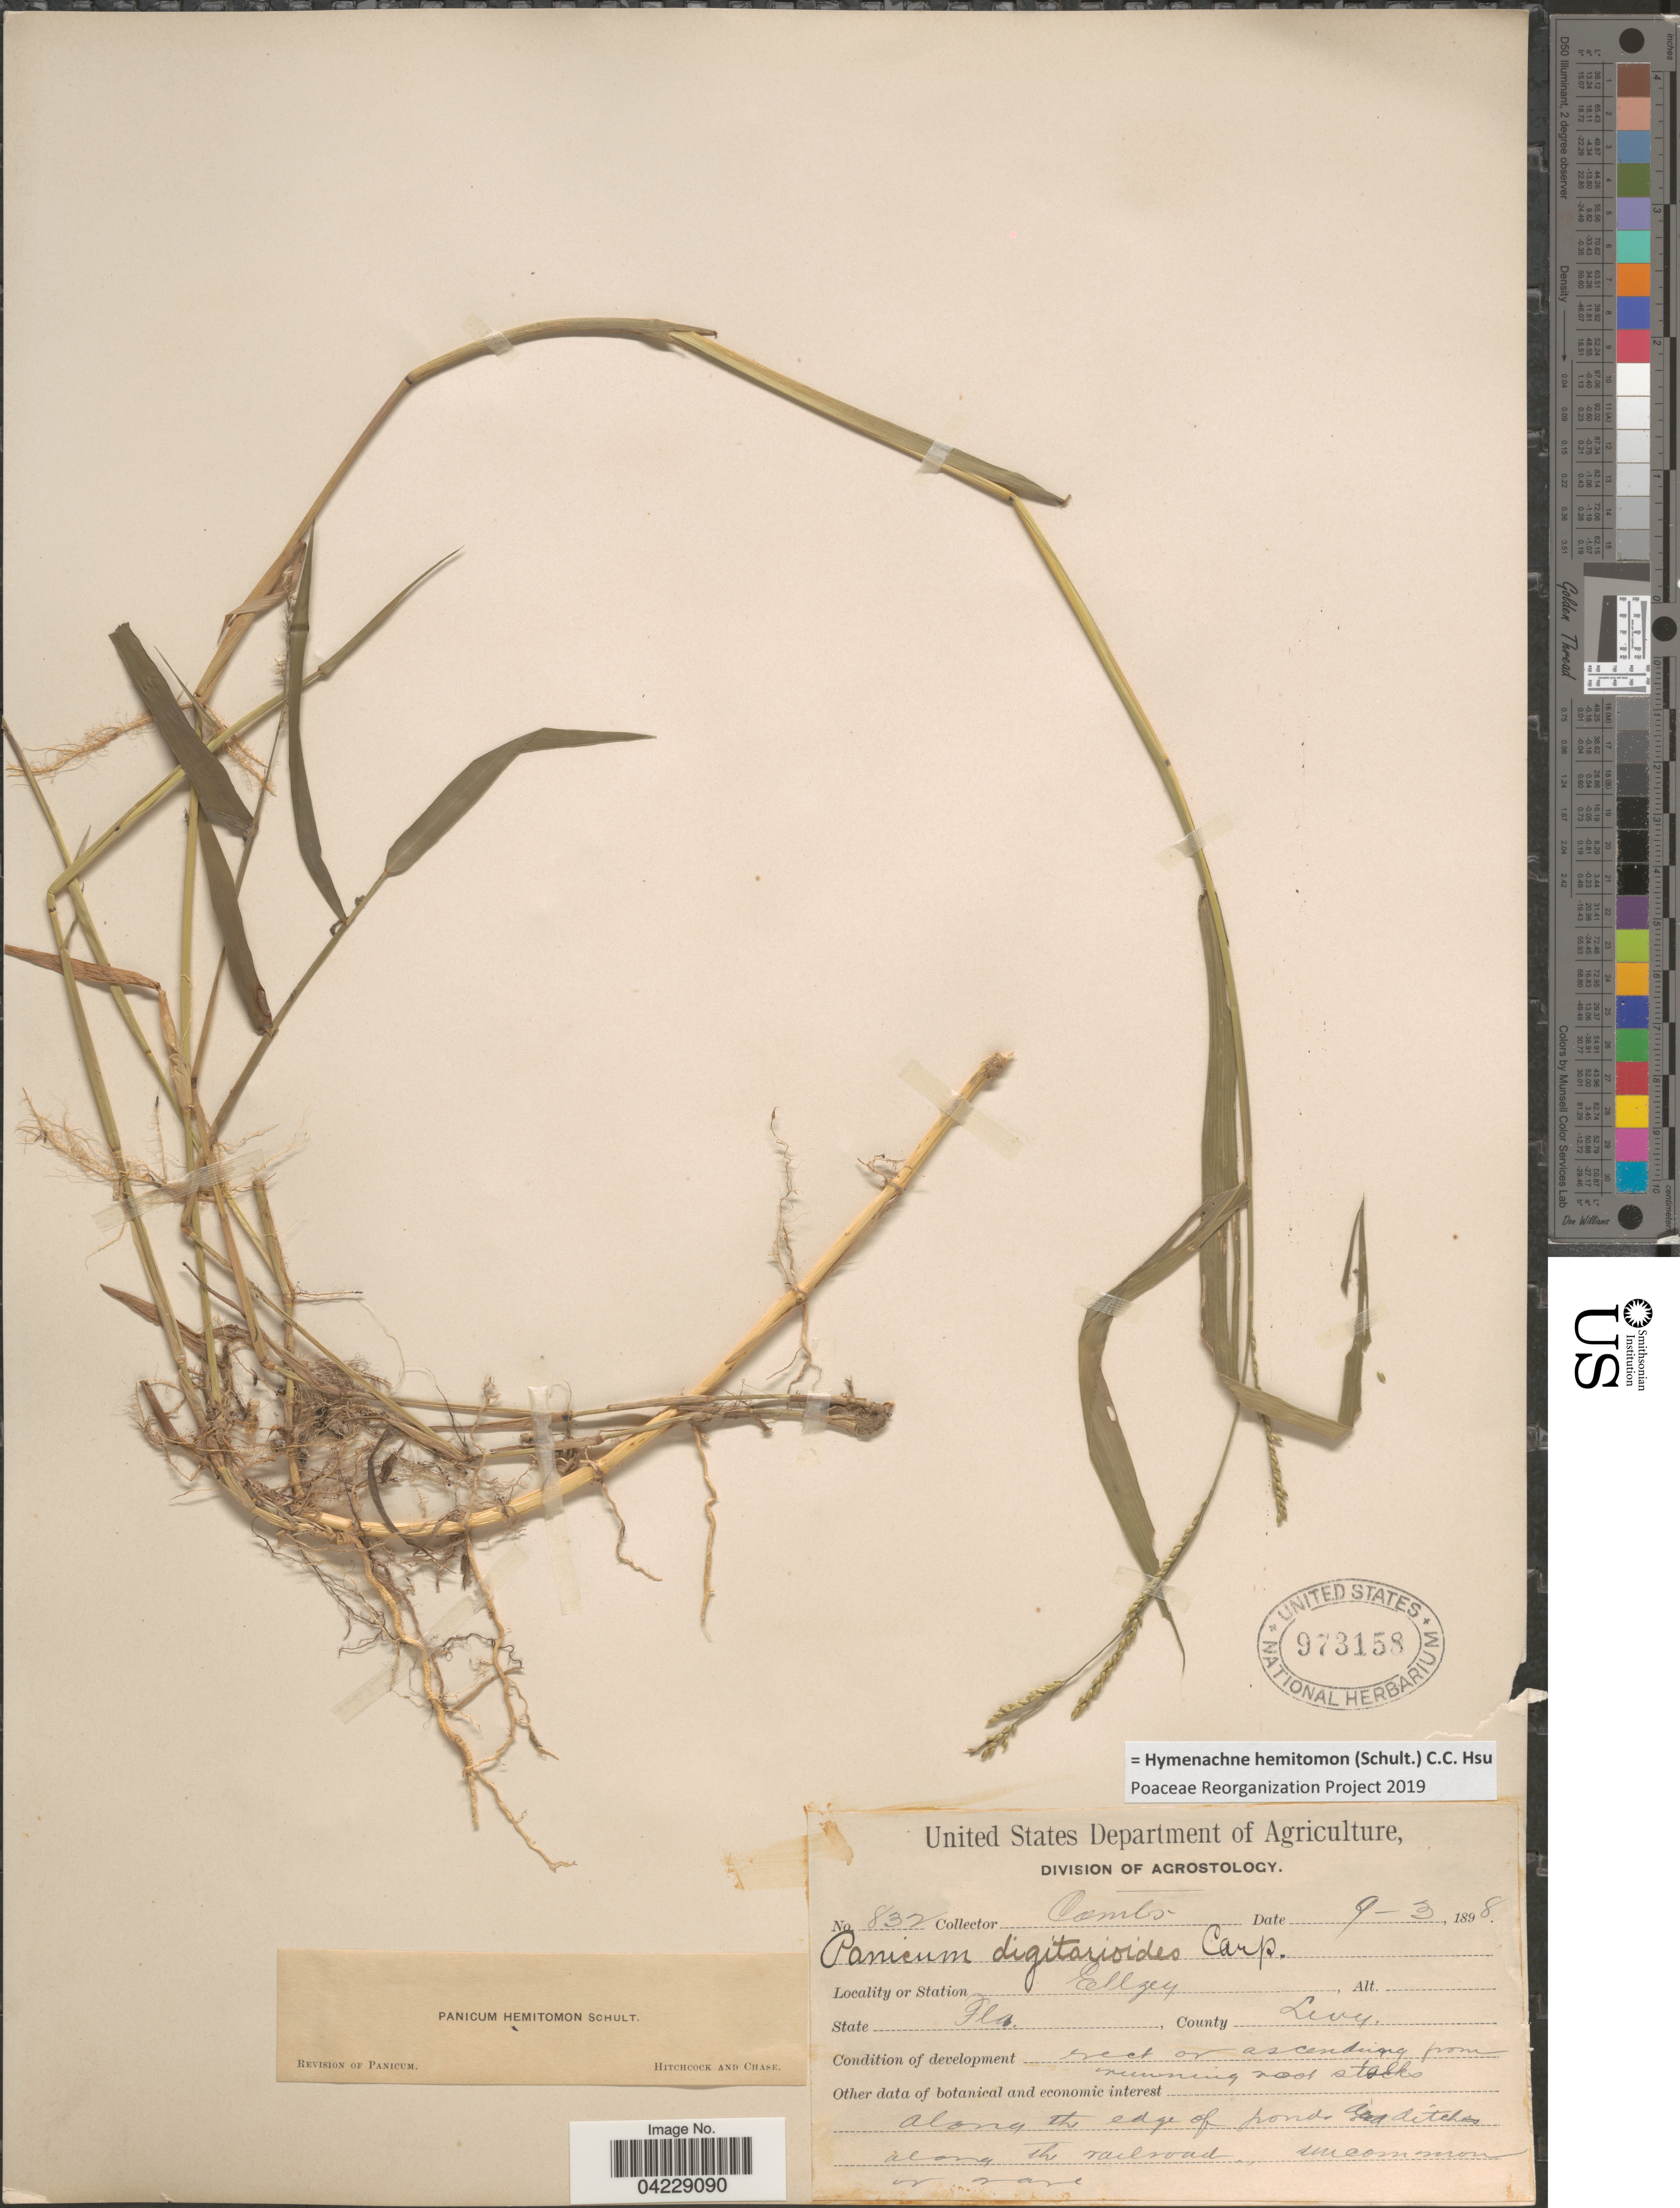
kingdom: Plantae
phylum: Tracheophyta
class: Liliopsida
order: Poales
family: Poaceae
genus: Hymenachne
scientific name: Hymenachne hemitomon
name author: (Schult.) C. C. Hsu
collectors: -. Combs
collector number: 832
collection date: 1898-09-03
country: United States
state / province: Florida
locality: Ellzey. County Levy.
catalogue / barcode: US 973158